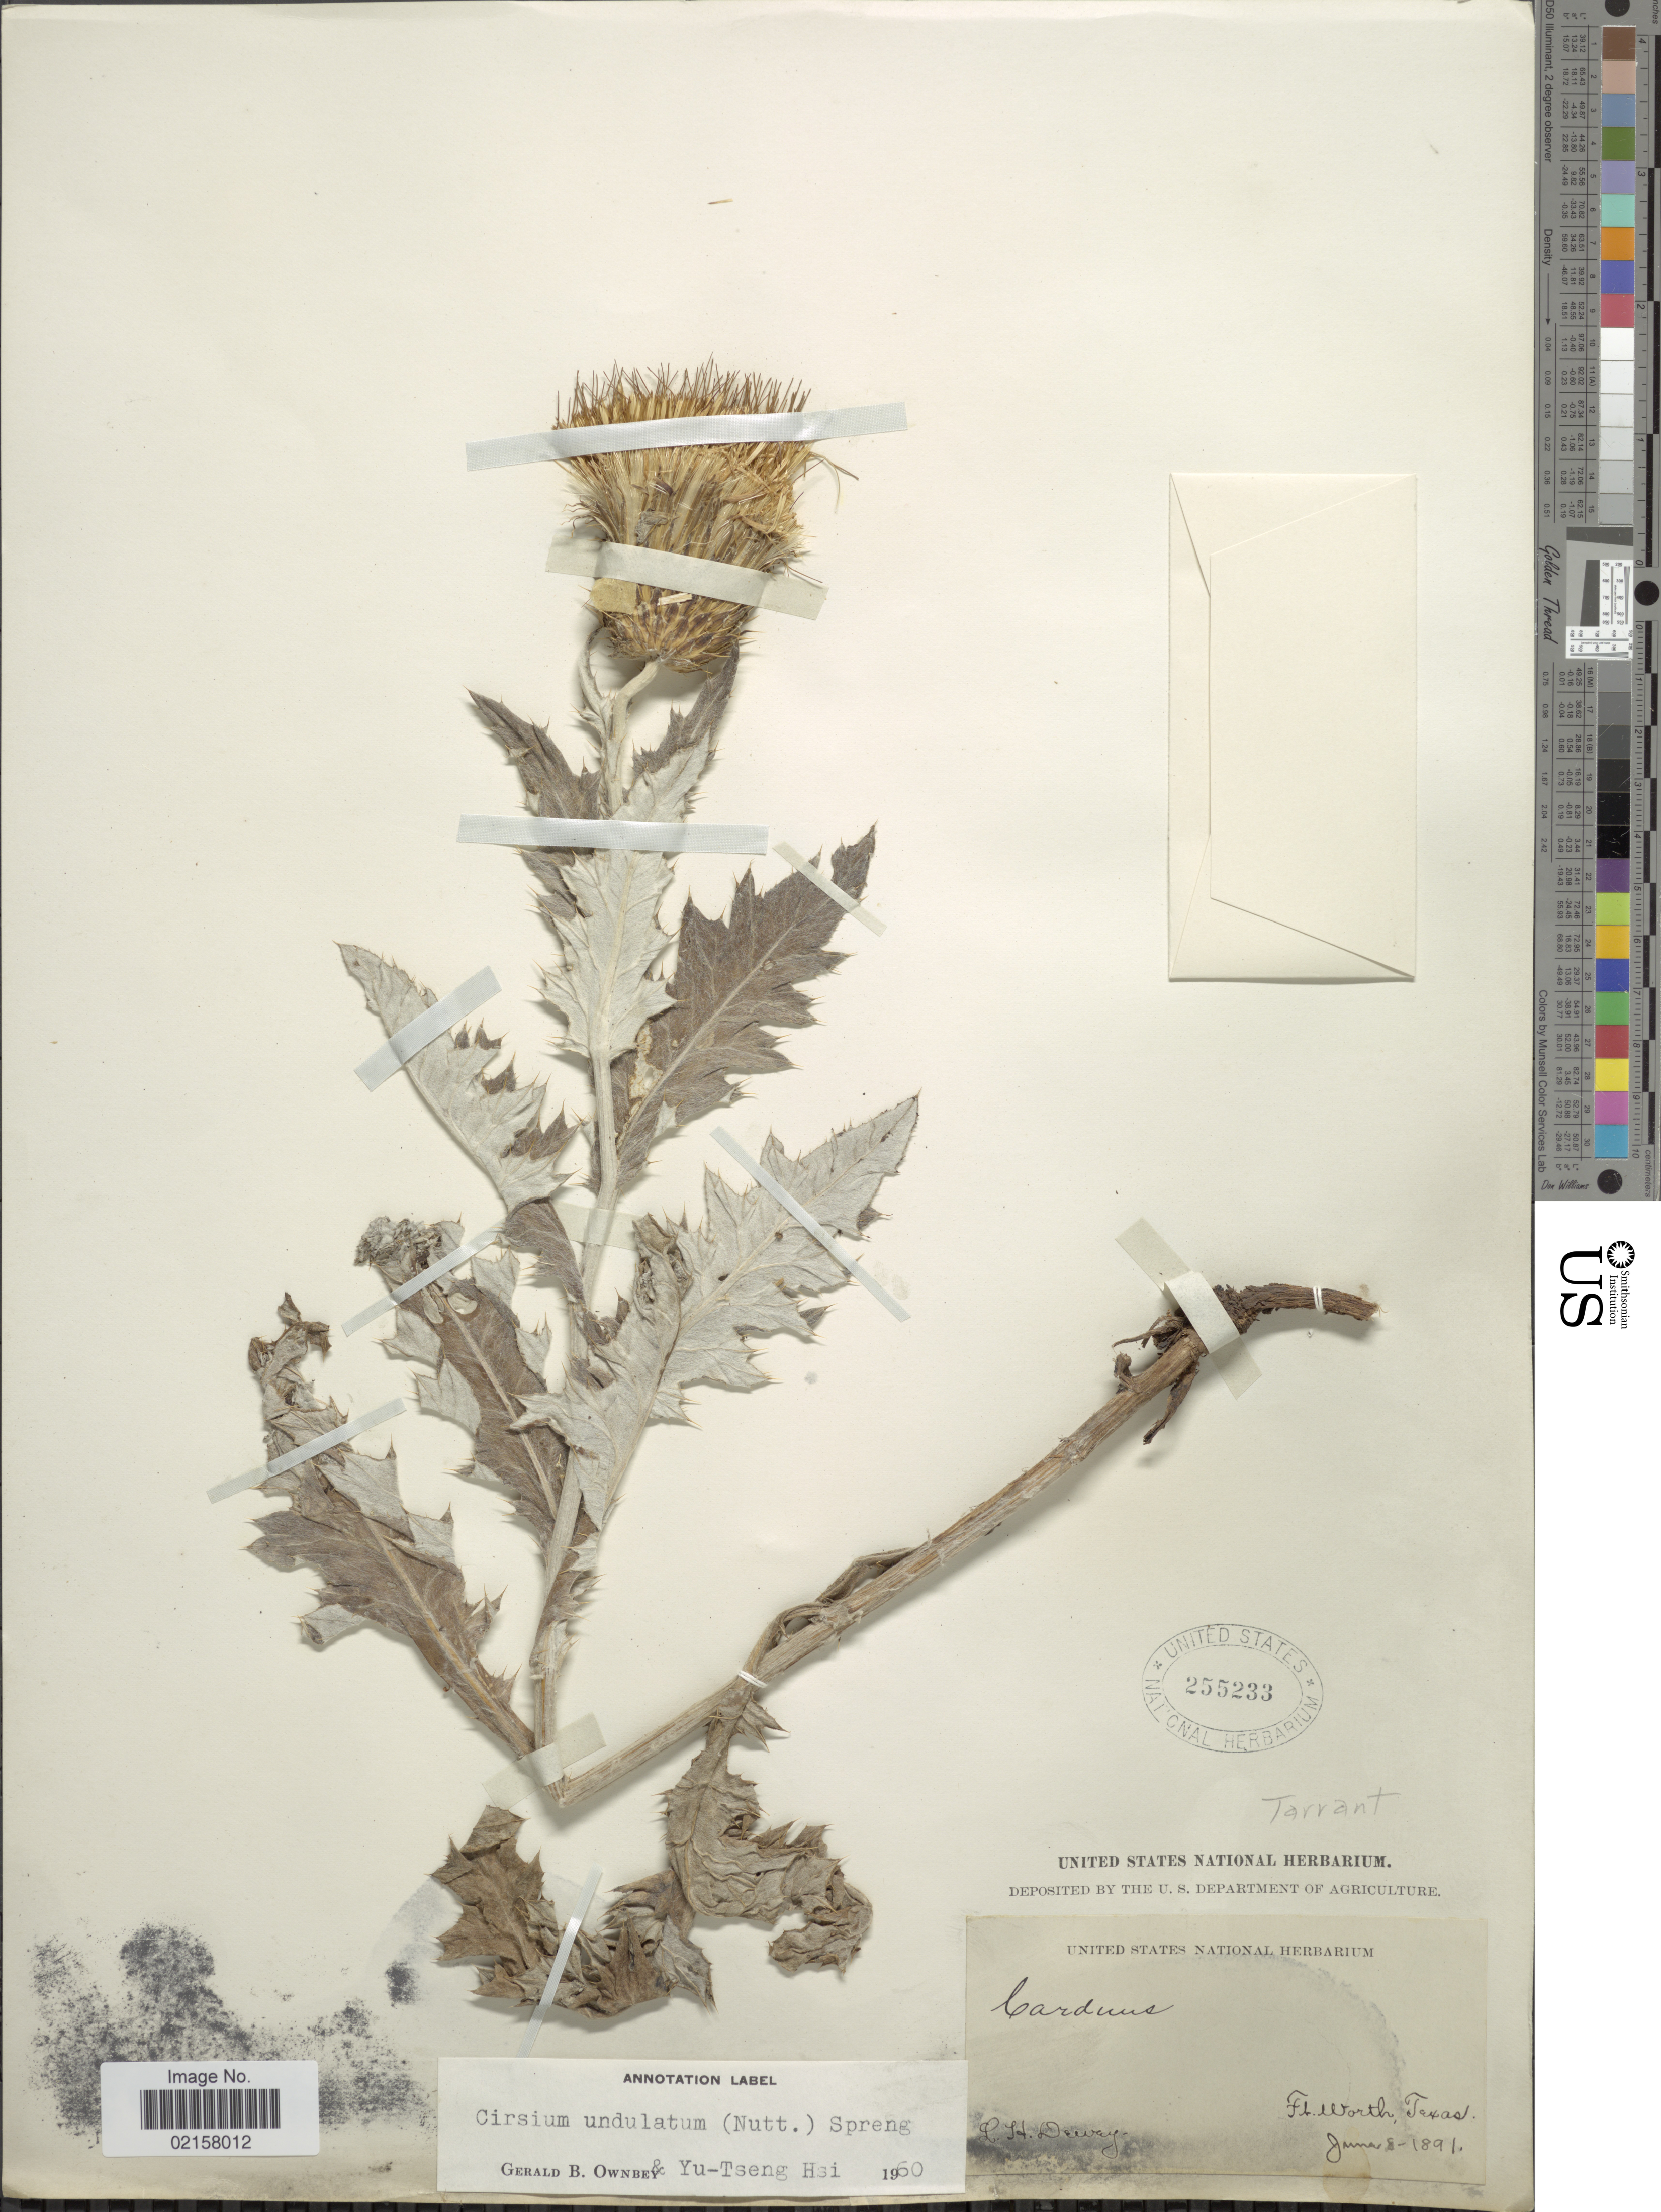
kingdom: Plantae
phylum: Tracheophyta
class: Magnoliopsida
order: Asterales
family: Asteraceae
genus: Cirsium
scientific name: Cirsium undulatum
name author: (Nutt.) Spreng.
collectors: L. H. Dewey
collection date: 1891-06-08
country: United States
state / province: Texas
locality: Ft. Worth, Tarrant.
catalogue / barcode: US 255233